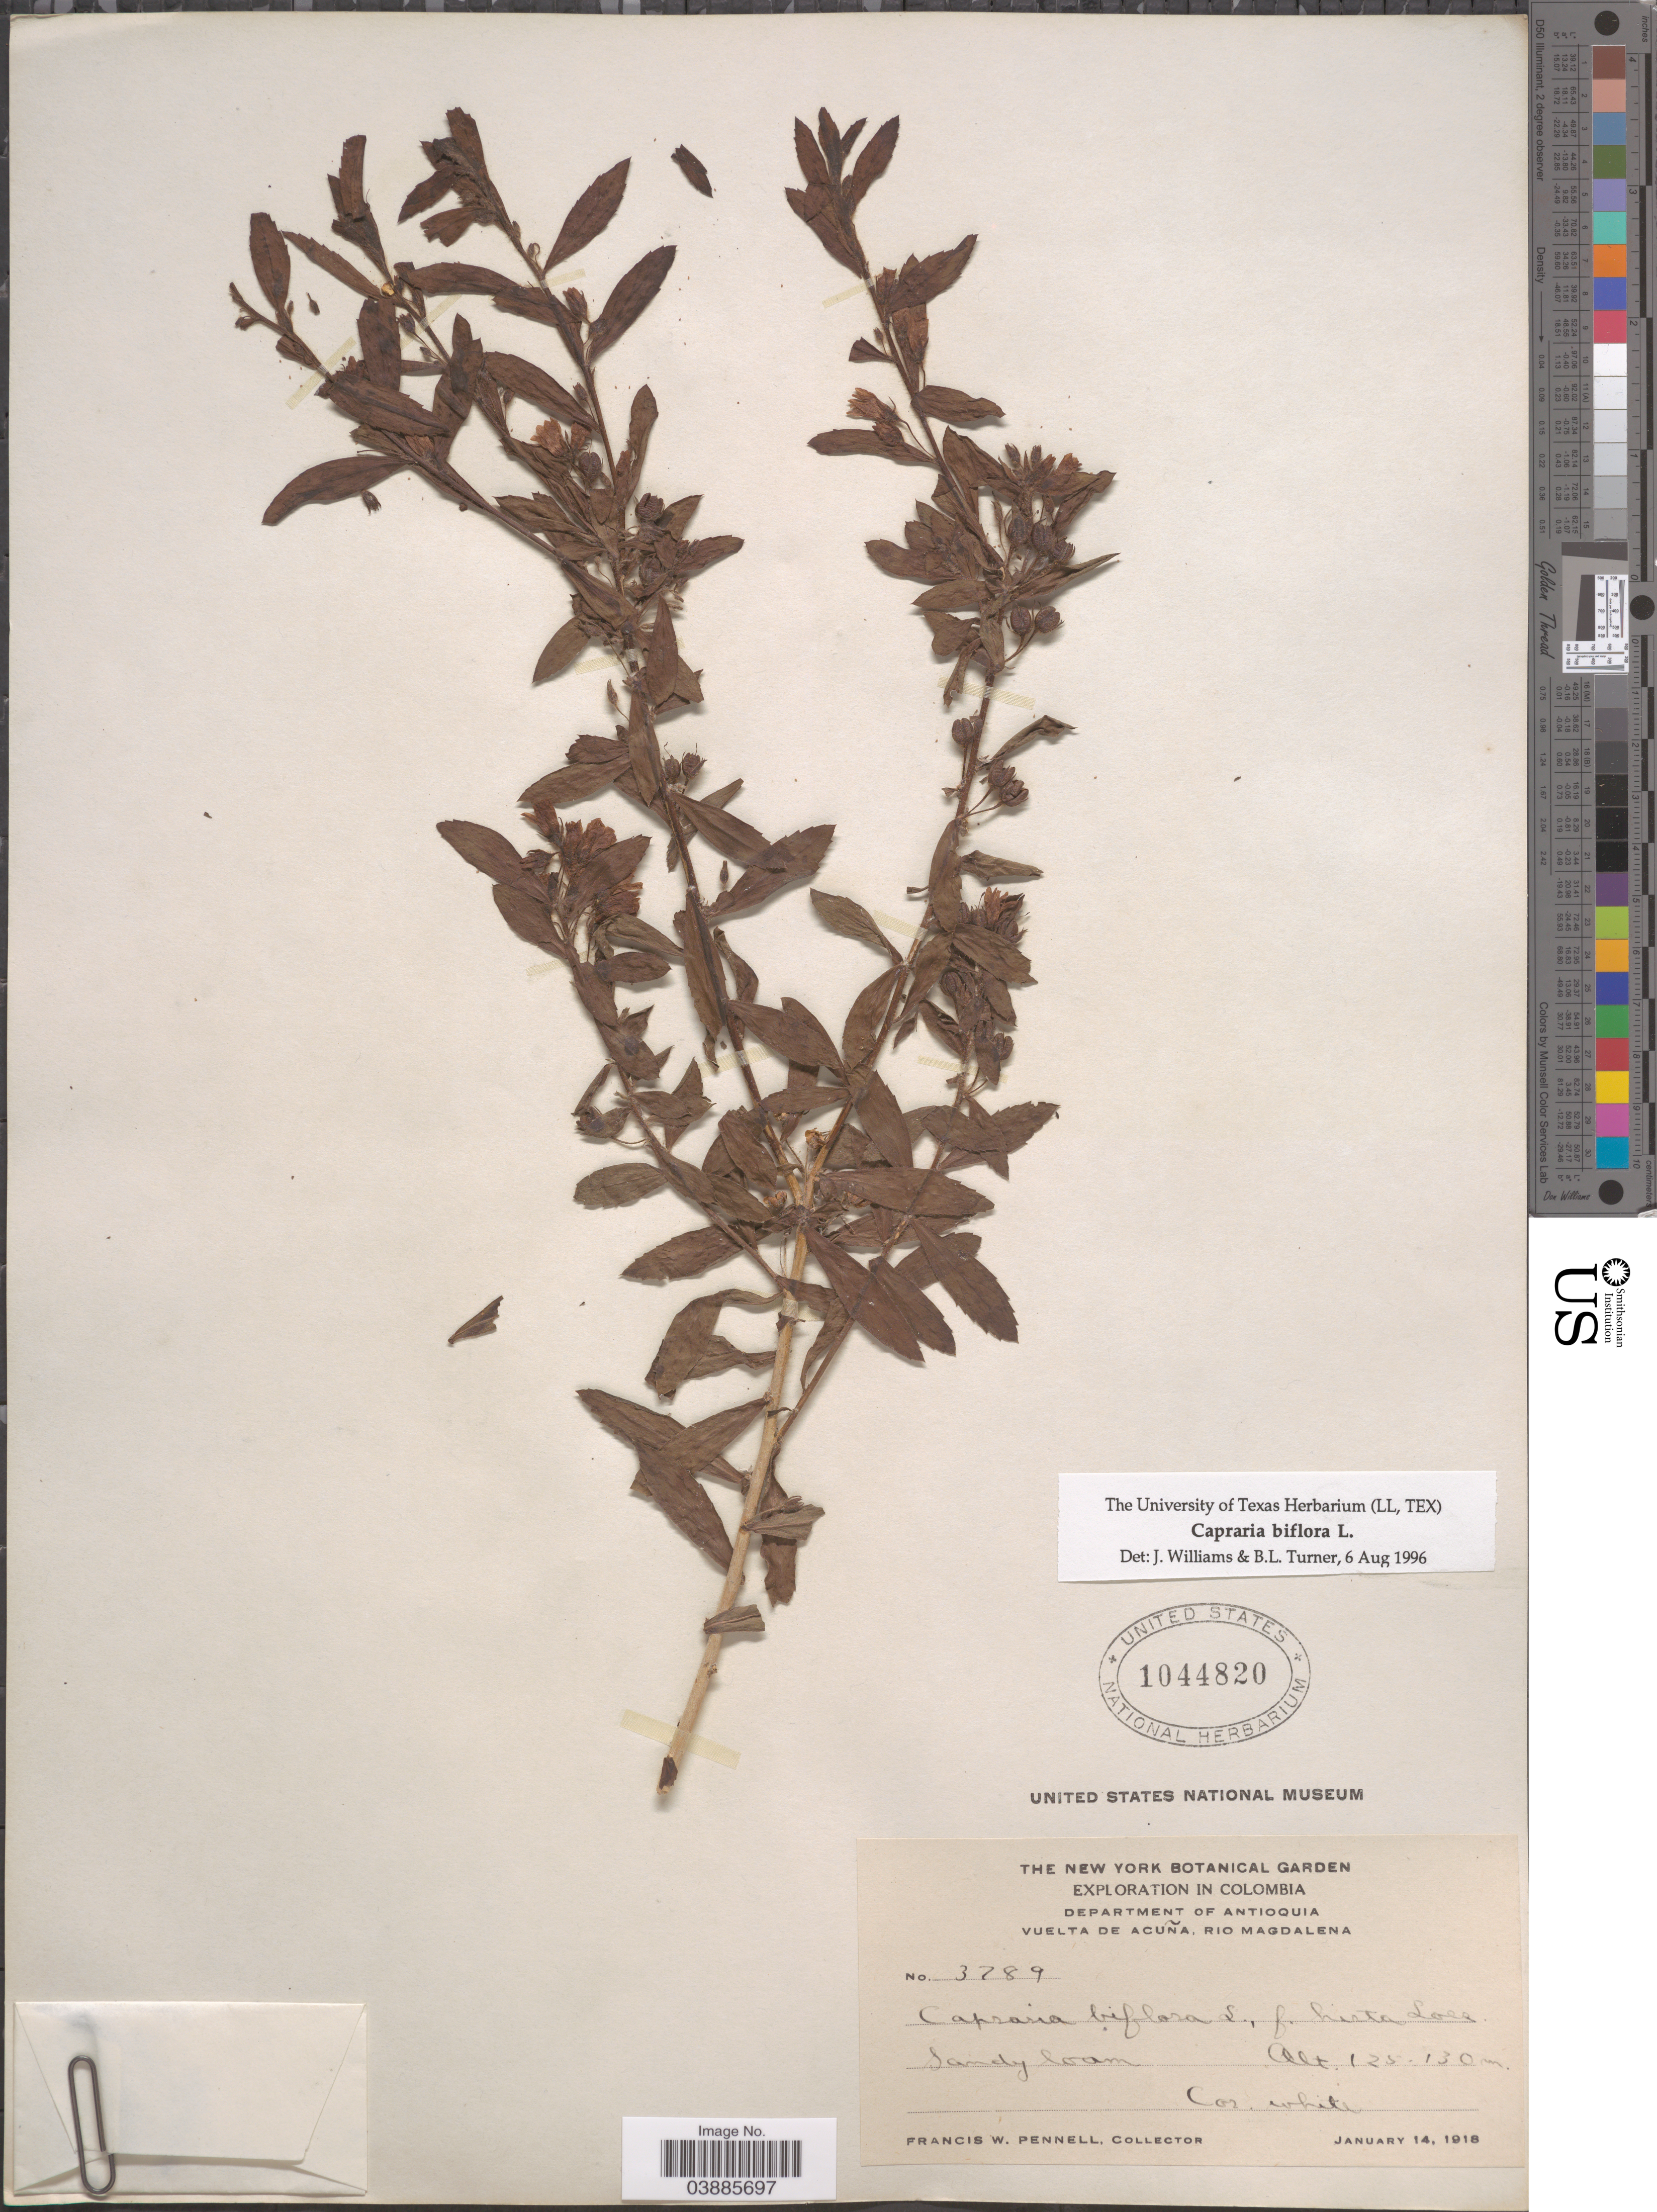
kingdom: Plantae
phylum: Tracheophyta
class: Magnoliopsida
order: Lamiales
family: Scrophulariaceae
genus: Capraria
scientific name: Capraria biflora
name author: L.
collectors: F. W. Pennell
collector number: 3789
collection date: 1918-01-14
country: Colombia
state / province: Antioquia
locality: Department of Antioquia. Vuelta de Acuña, rio Magdalena.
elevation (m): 125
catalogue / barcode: US 1044820